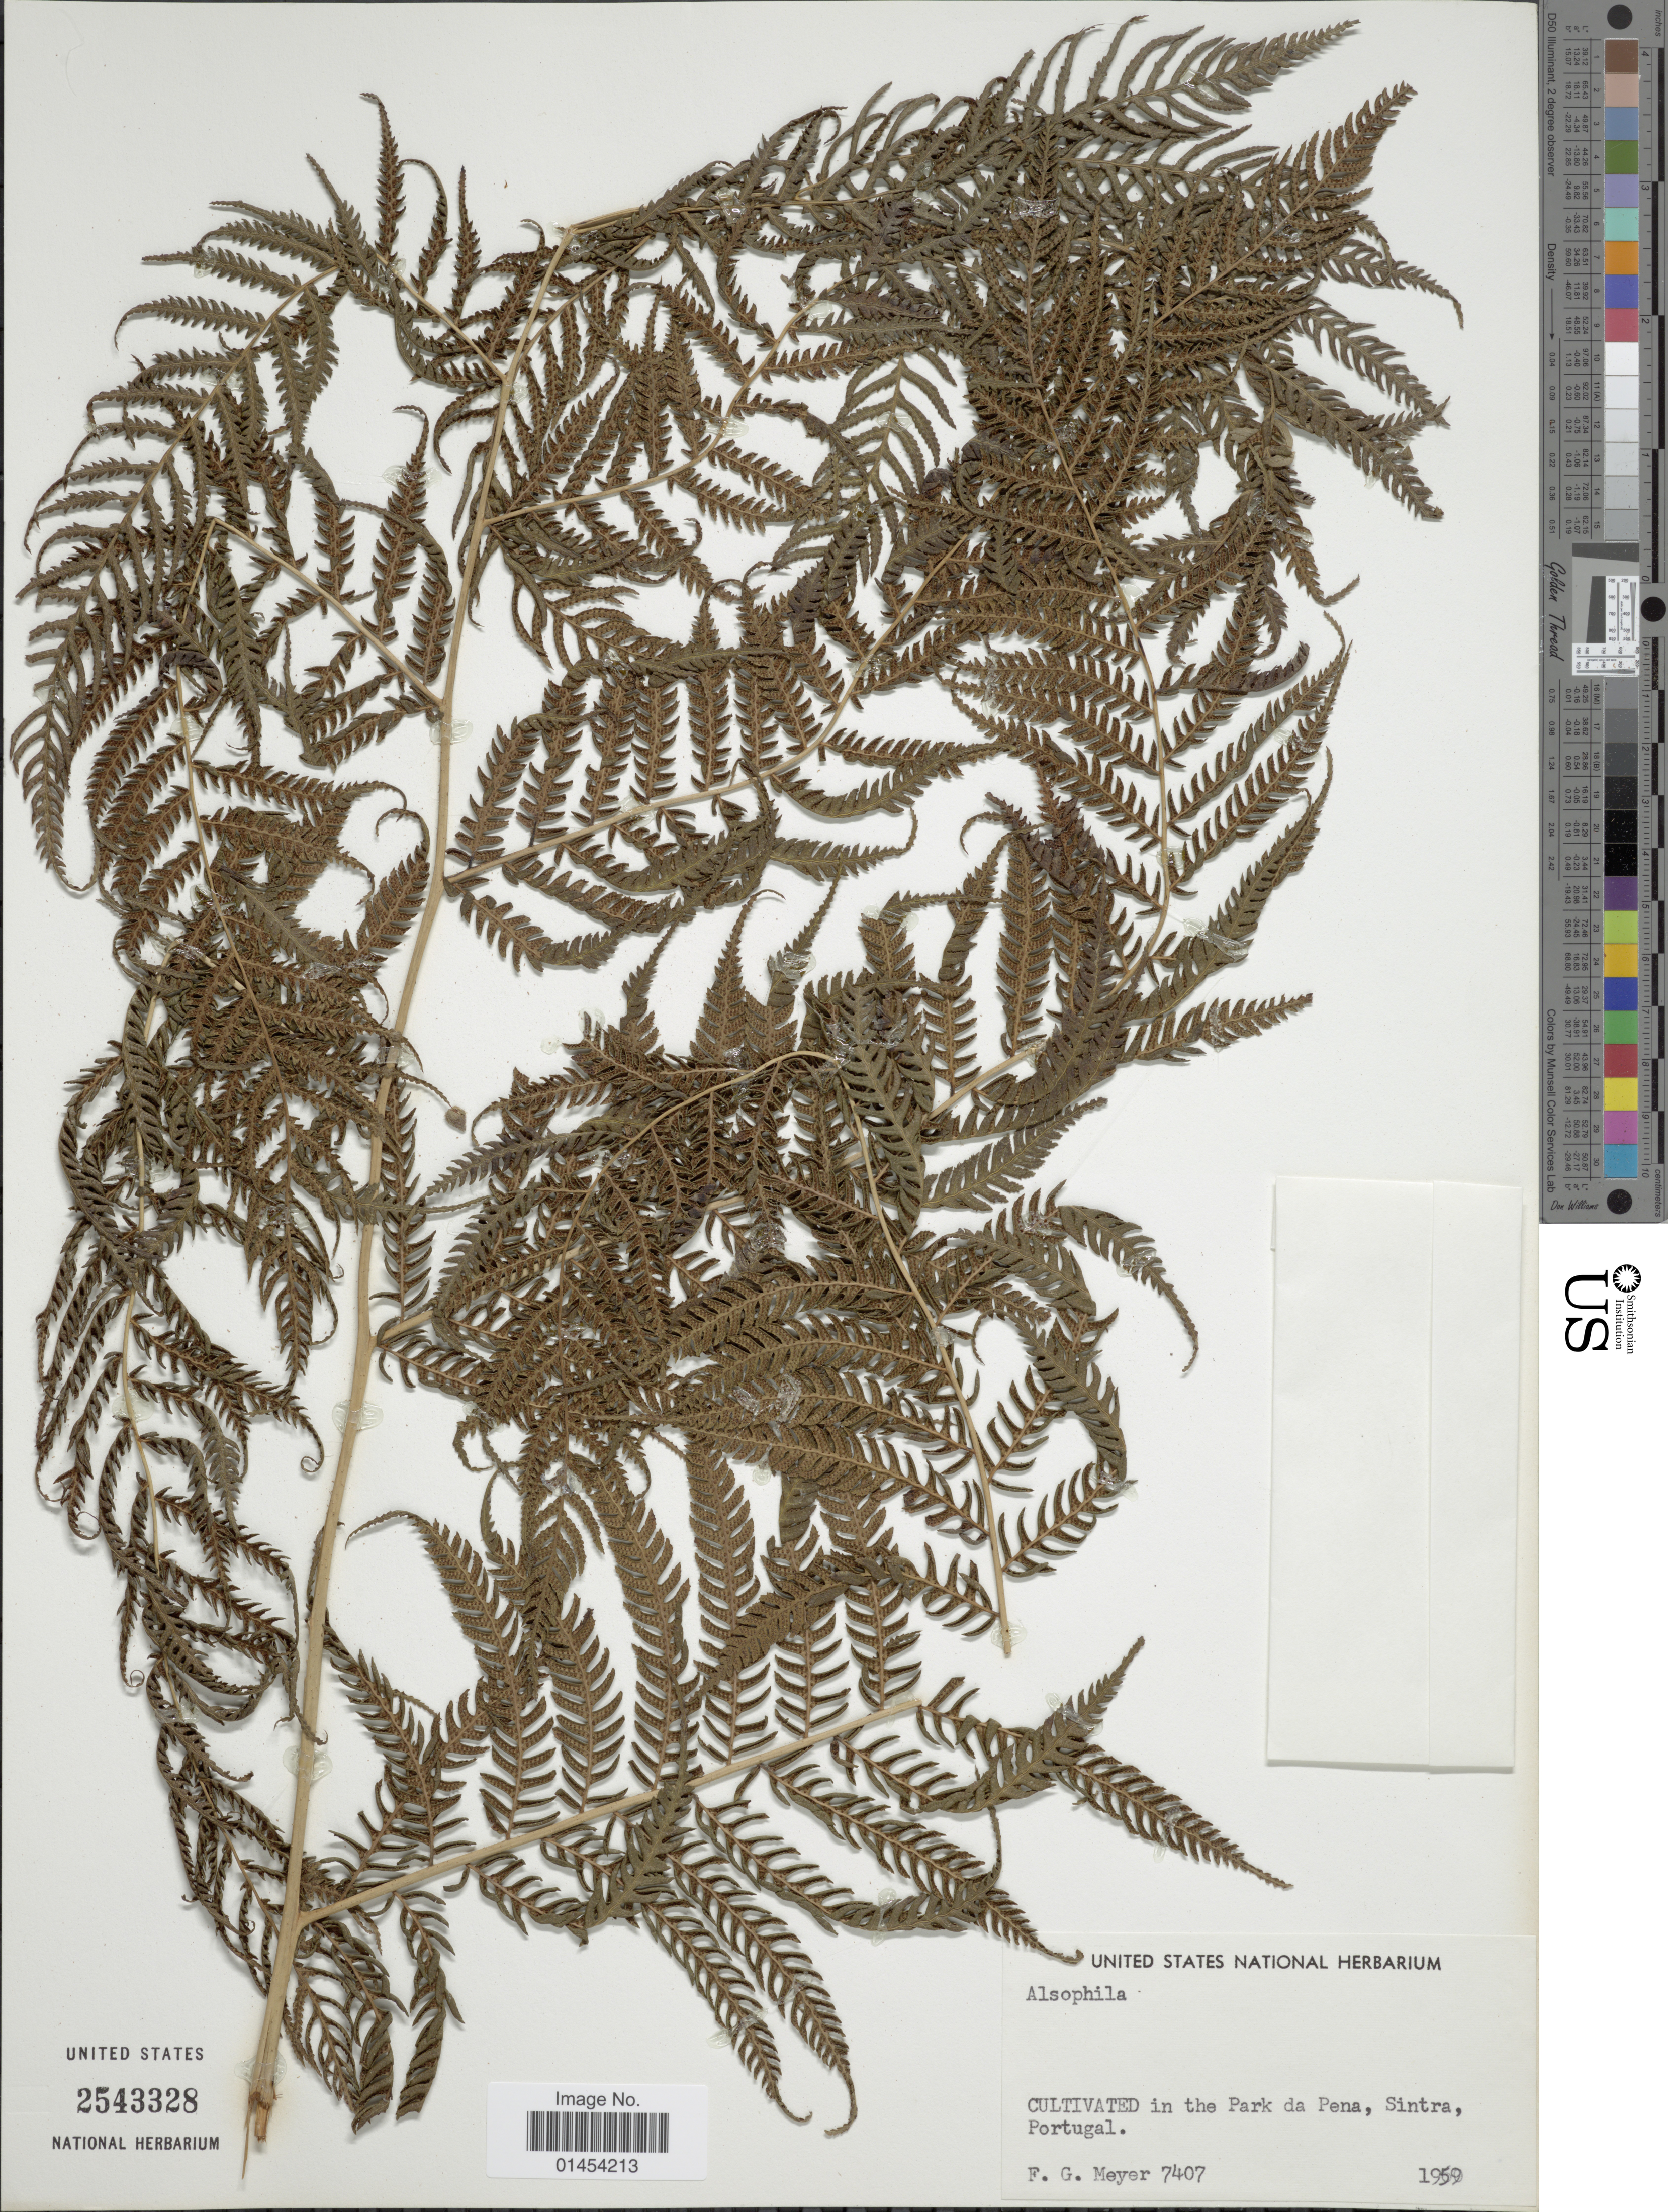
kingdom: Plantae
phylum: Tracheophyta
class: Polypodiopsida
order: Cyatheales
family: Cyatheaceae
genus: Alsophila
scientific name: Alsophila sp.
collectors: F. G. Meyer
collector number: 7407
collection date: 1959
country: Portugal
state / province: Lisboa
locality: Cultivated in the Park da Pena, Sintra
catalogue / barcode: US 2543328